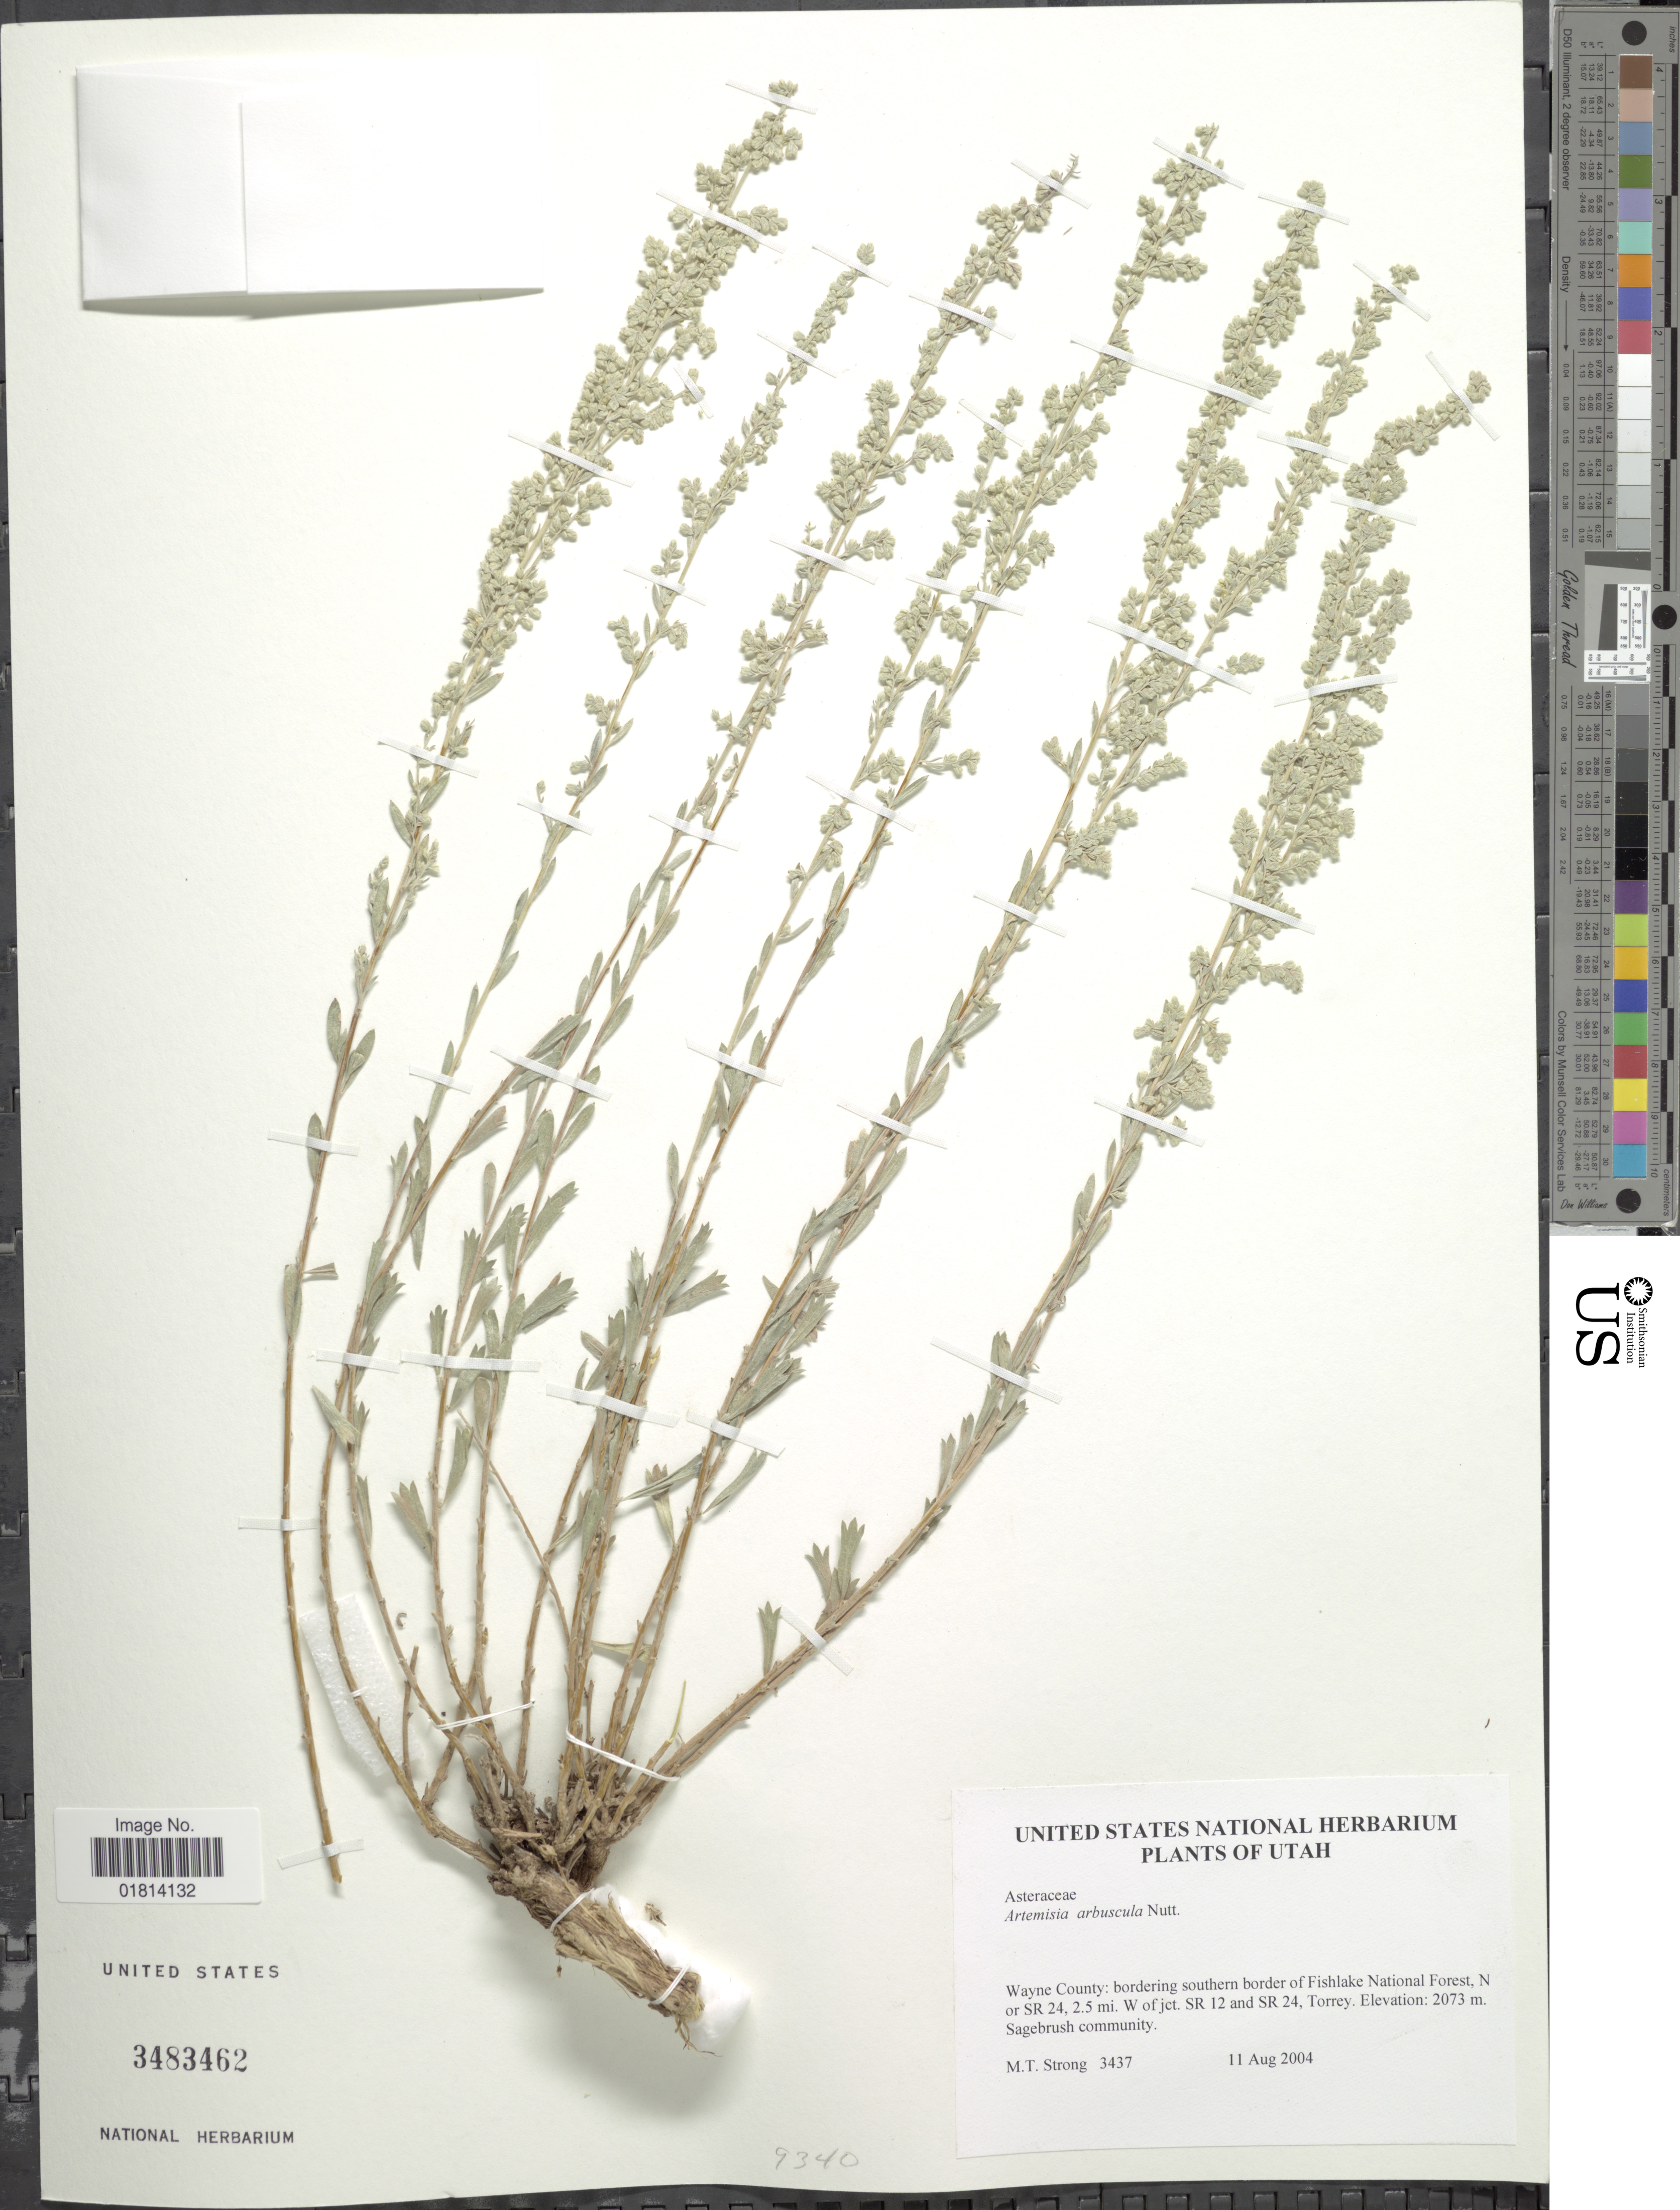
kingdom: Plantae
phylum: Tracheophyta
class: Magnoliopsida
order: Asterales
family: Asteraceae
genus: Artemisia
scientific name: Artemisia arbuscula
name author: Nutt.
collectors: M. T. Strong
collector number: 3437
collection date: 2004-08-11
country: United States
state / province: Utah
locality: Wayne County: bordering southern border of Fishlake National Forest, N or SR 24, 2.5 mi. W of jct. SR 12 and SR 24, Torrey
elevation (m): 2073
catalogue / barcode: US 3483462